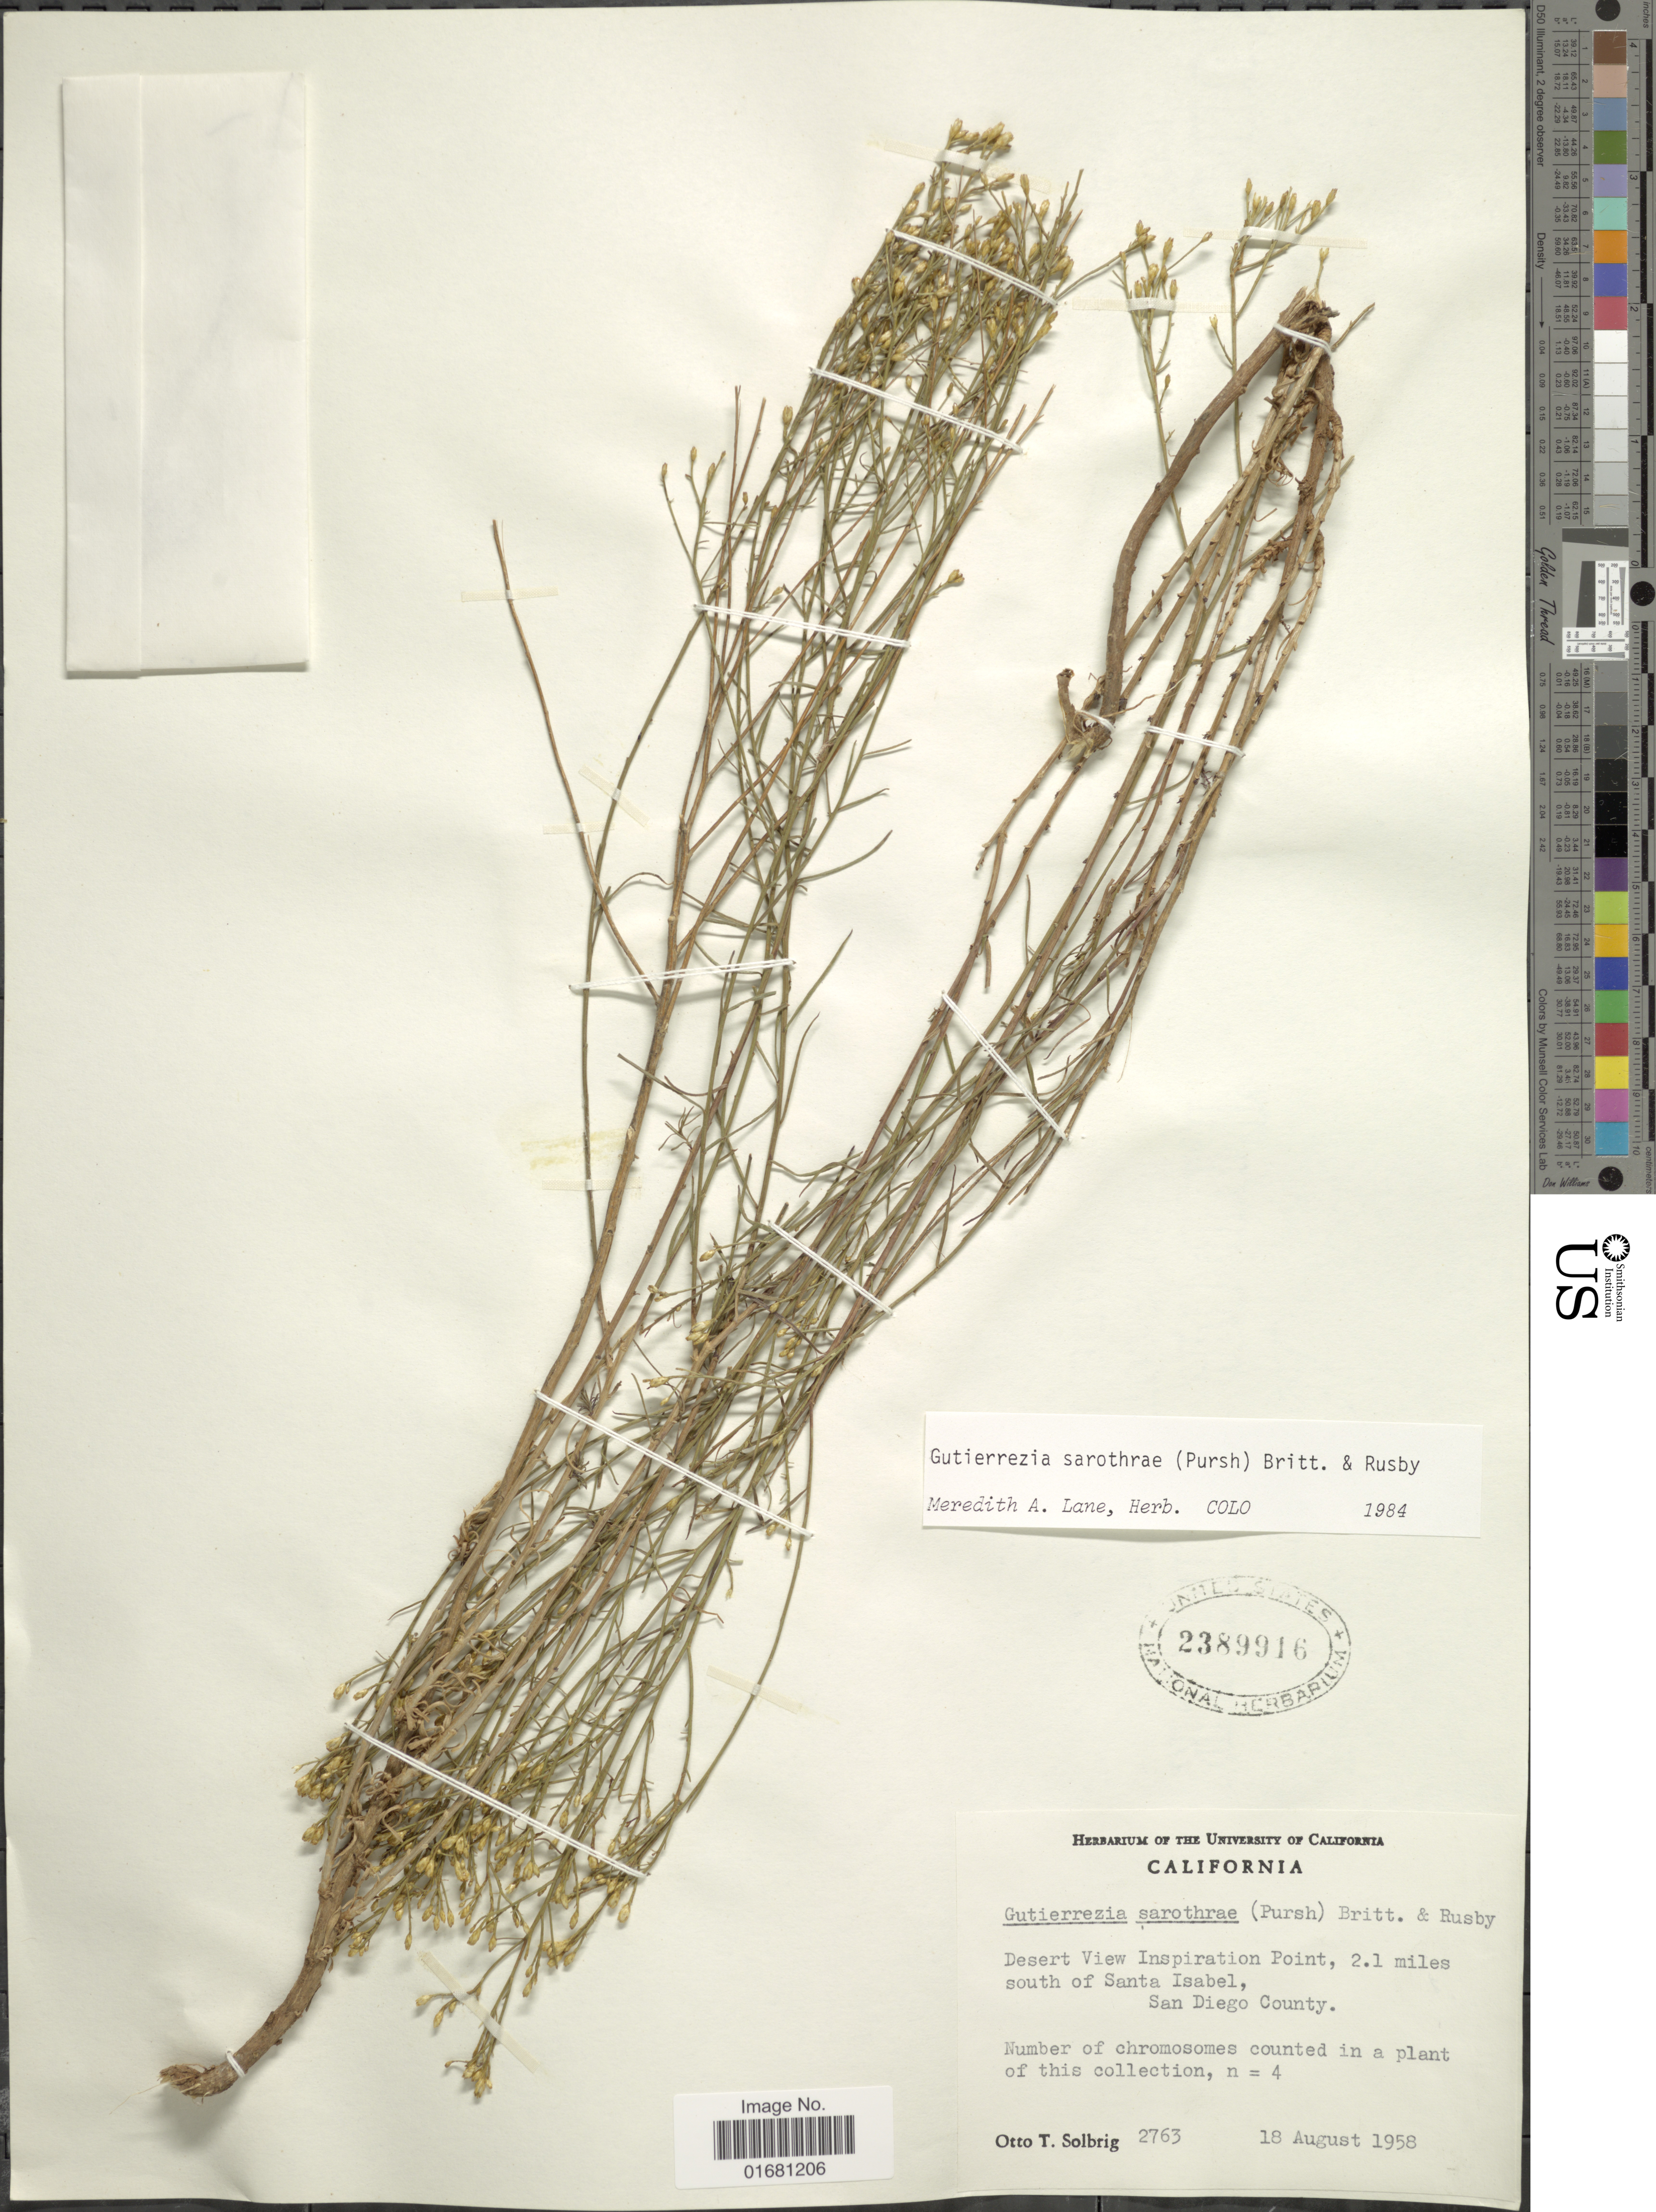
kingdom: Plantae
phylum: Tracheophyta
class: Magnoliopsida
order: Asterales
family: Asteraceae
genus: Gutierrezia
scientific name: Gutierrezia sarothrae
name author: (Pursh) Britton & Rusby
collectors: O. T. Solbrig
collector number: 2763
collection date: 1958-08-18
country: United States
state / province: California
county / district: San Diego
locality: Desert View Inspiration Point, 2. 1 miles south of Santa Isabel, San Diego County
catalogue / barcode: US 2389916